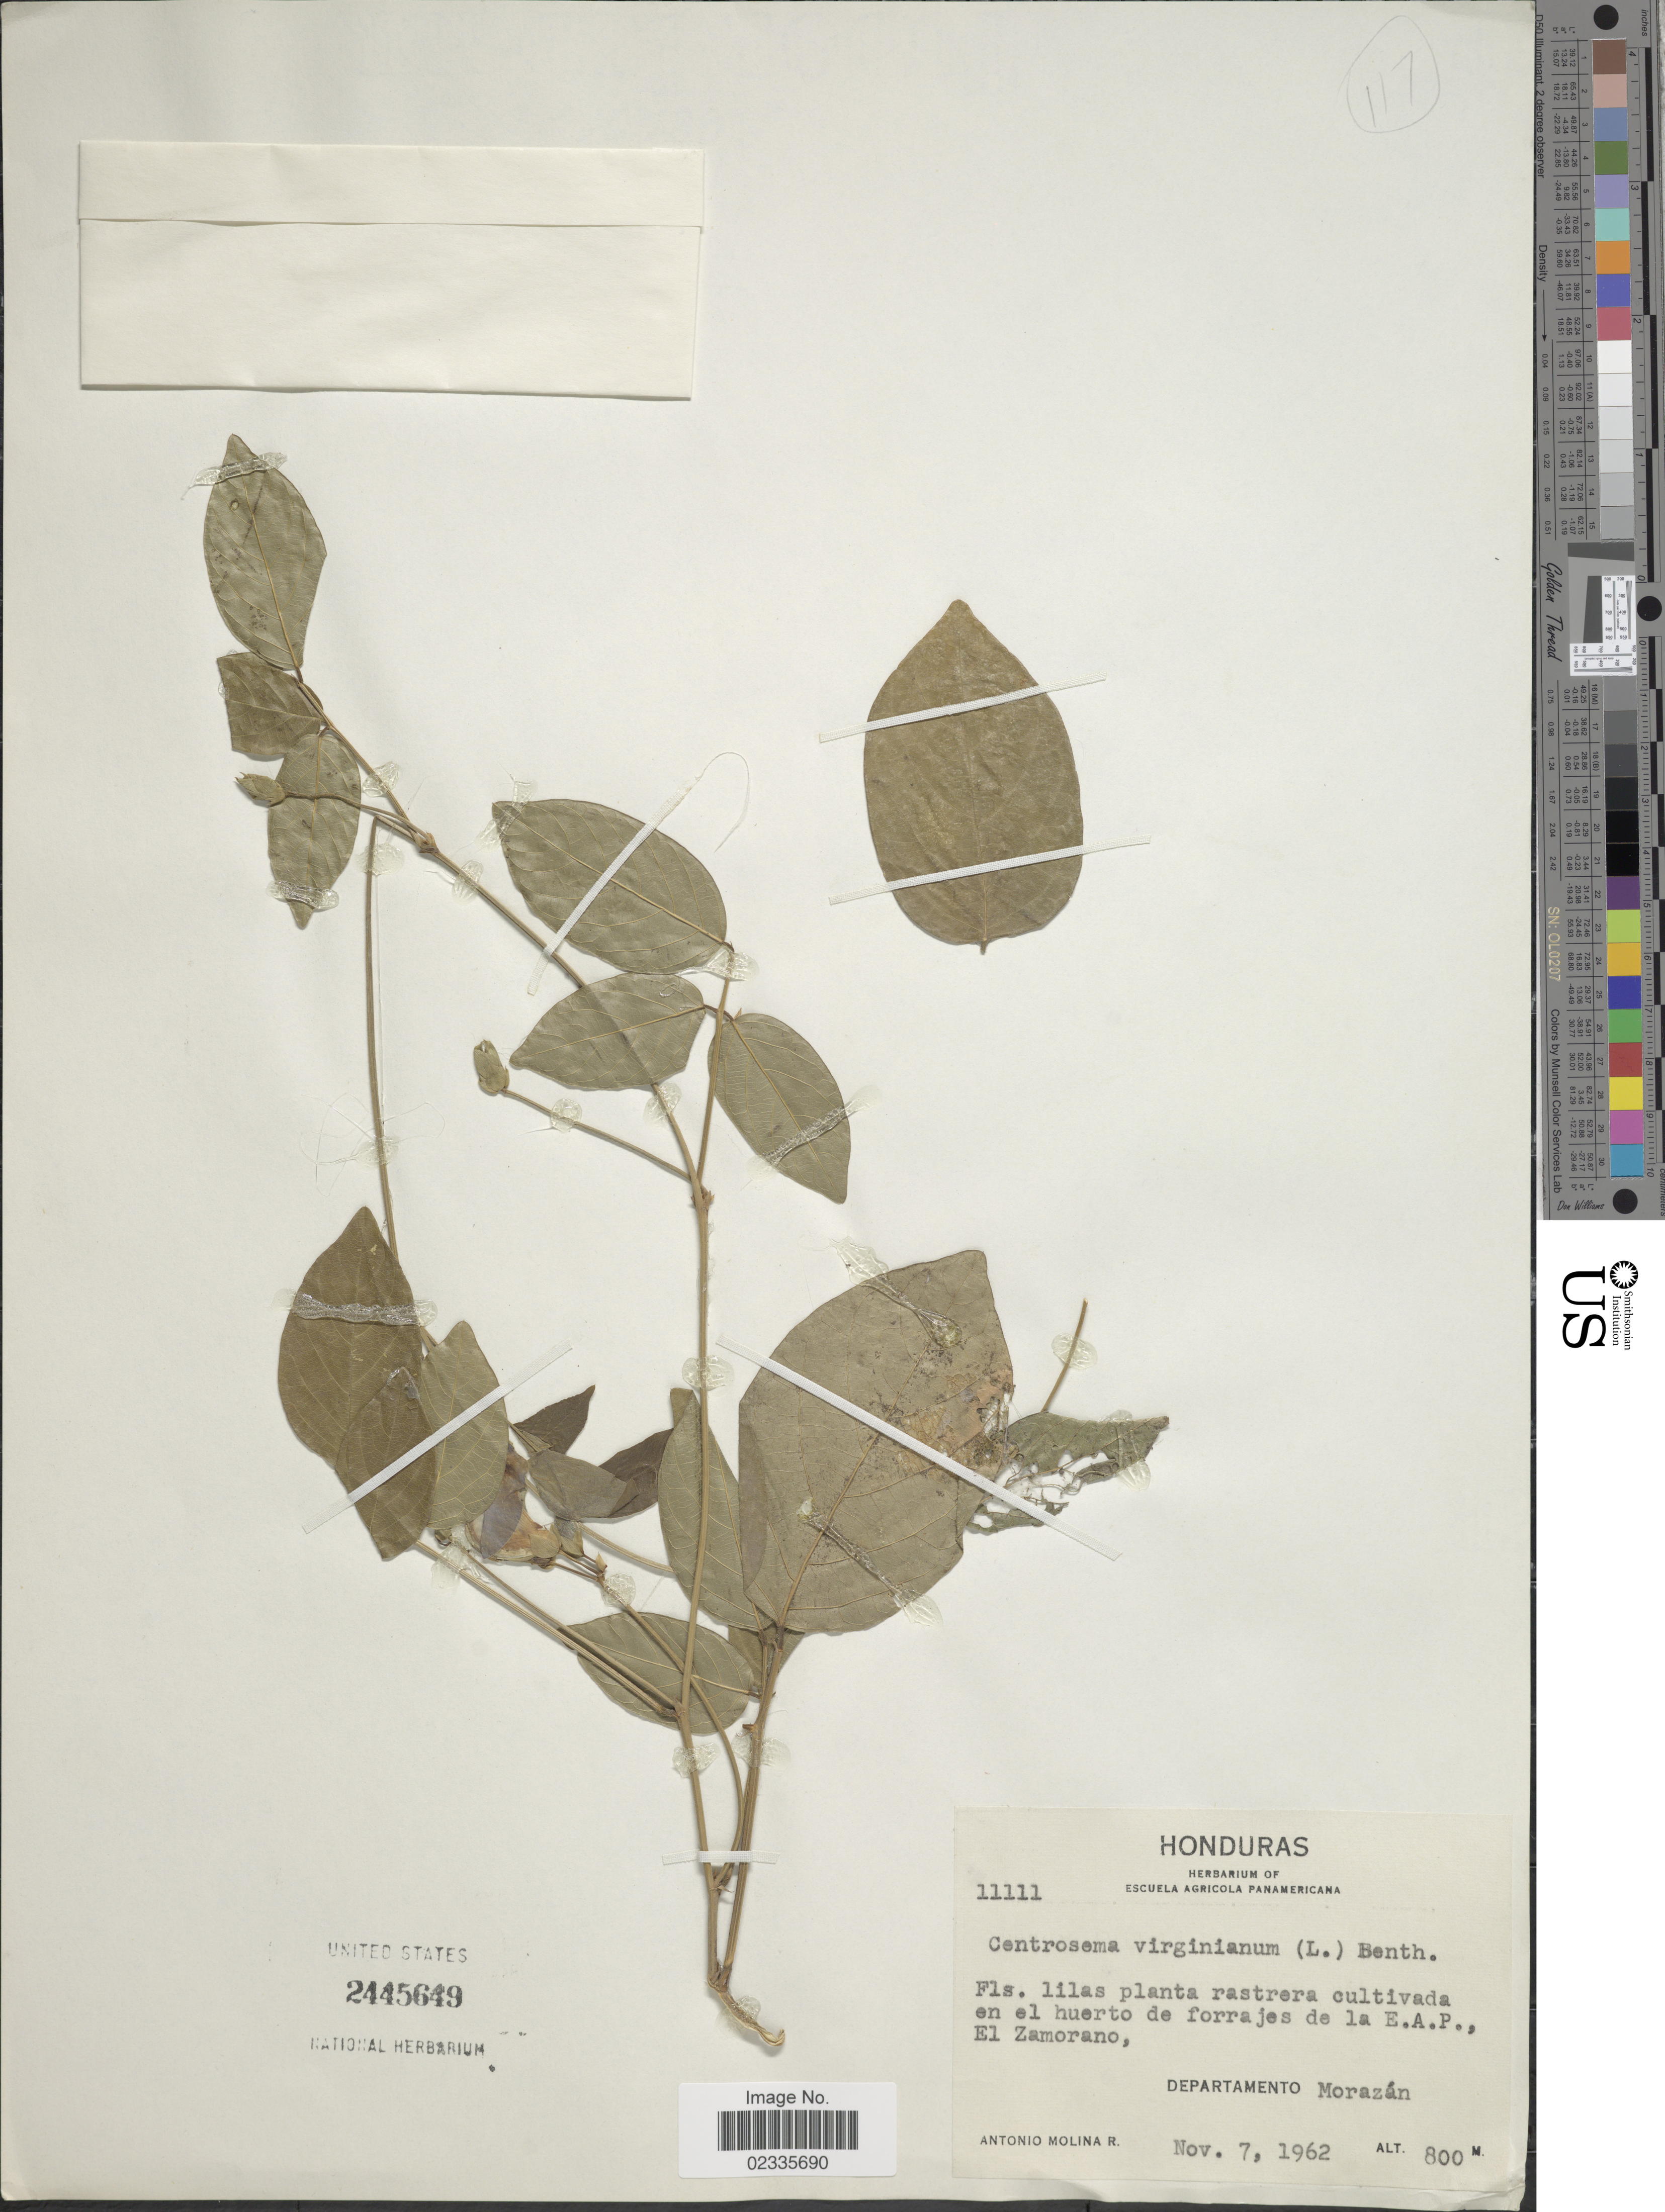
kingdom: Plantae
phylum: Tracheophyta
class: Magnoliopsida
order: Fabales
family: Fabaceae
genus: Centrosema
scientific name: Centrosema virginianum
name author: (L.) Benth.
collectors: A. Molina R.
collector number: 11111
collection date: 1962-11-07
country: Honduras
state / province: Fco. Morazán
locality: Fls. lilas planta rastrera cultivada en el huerto de forrajes de la E.A.P., El Zamorano, Departamento Morazan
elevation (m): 800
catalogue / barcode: US 2445649